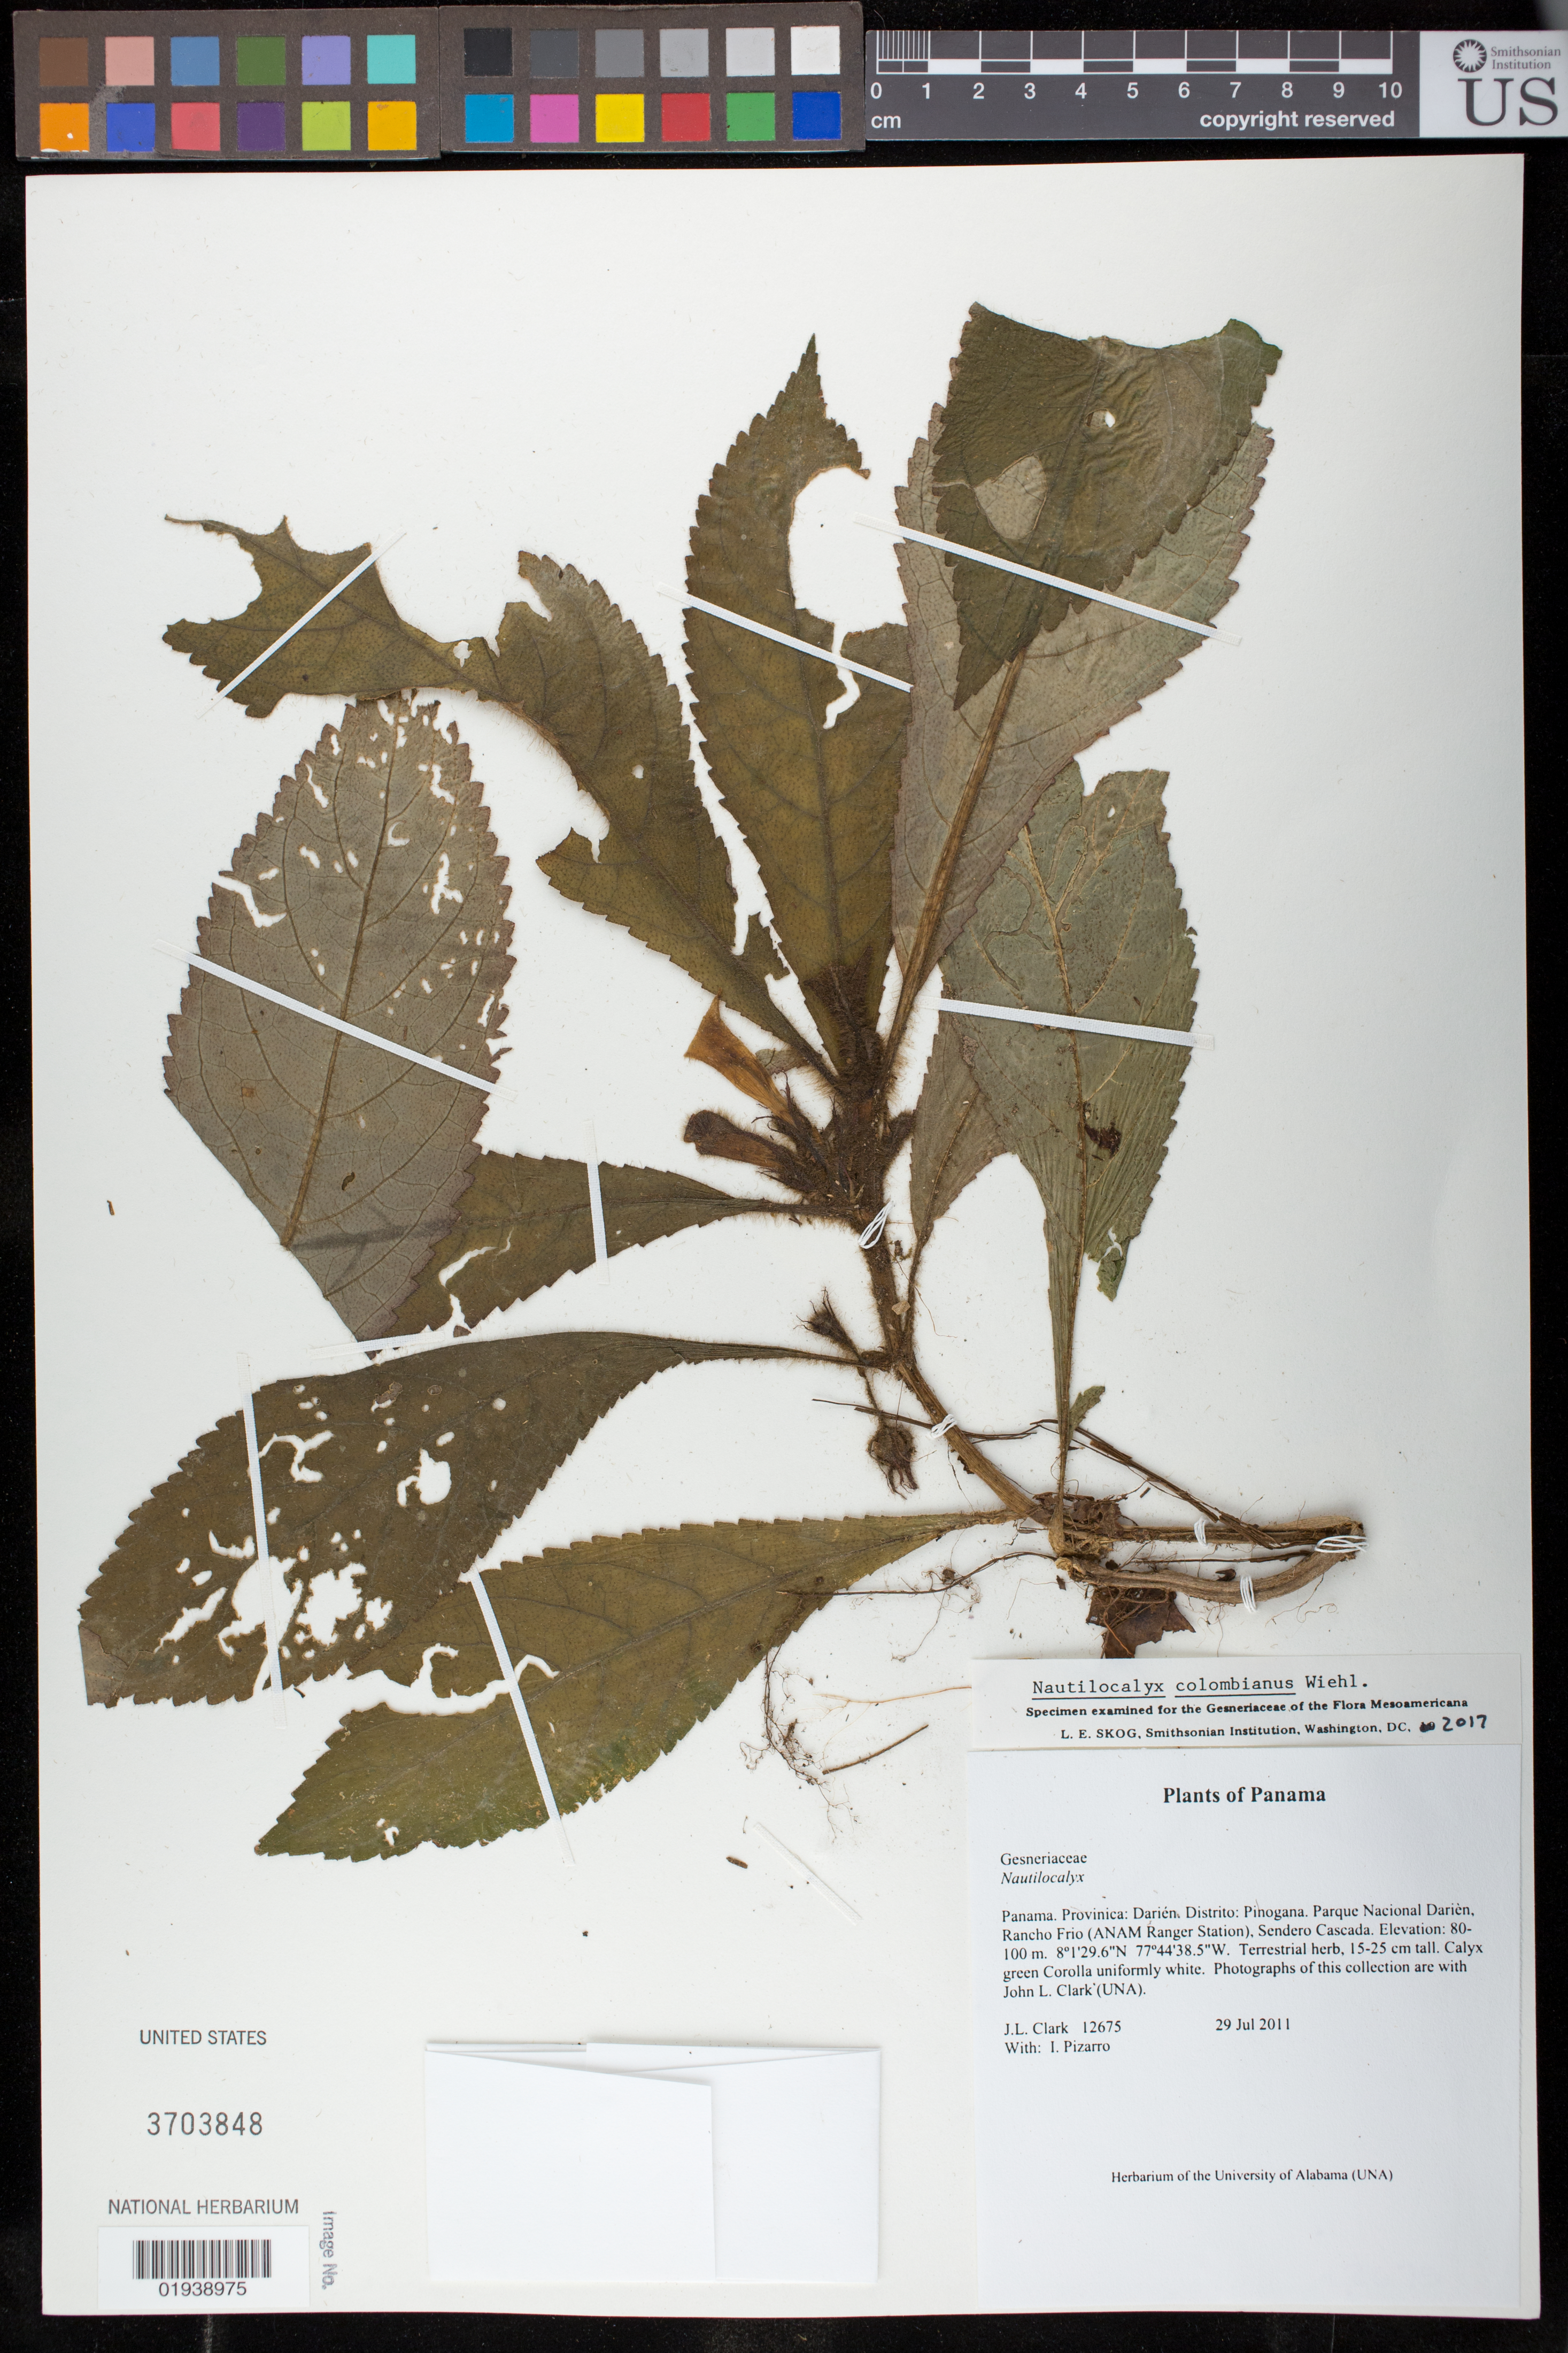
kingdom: Plantae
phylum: Tracheophyta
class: Magnoliopsida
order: Lamiales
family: Gesneriaceae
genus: Nautilocalyx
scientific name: Nautilocalyx colombianus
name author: Wiehler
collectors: J. L. Clark & I. Pizarro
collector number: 12675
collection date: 2011-07-29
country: Panama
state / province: Darién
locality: Distrito:Pinogana. Parque Nacional Darien, Rancho Frio (ANAM Ranger Station), Sendero Cascada.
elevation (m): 80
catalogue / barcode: US 3703848